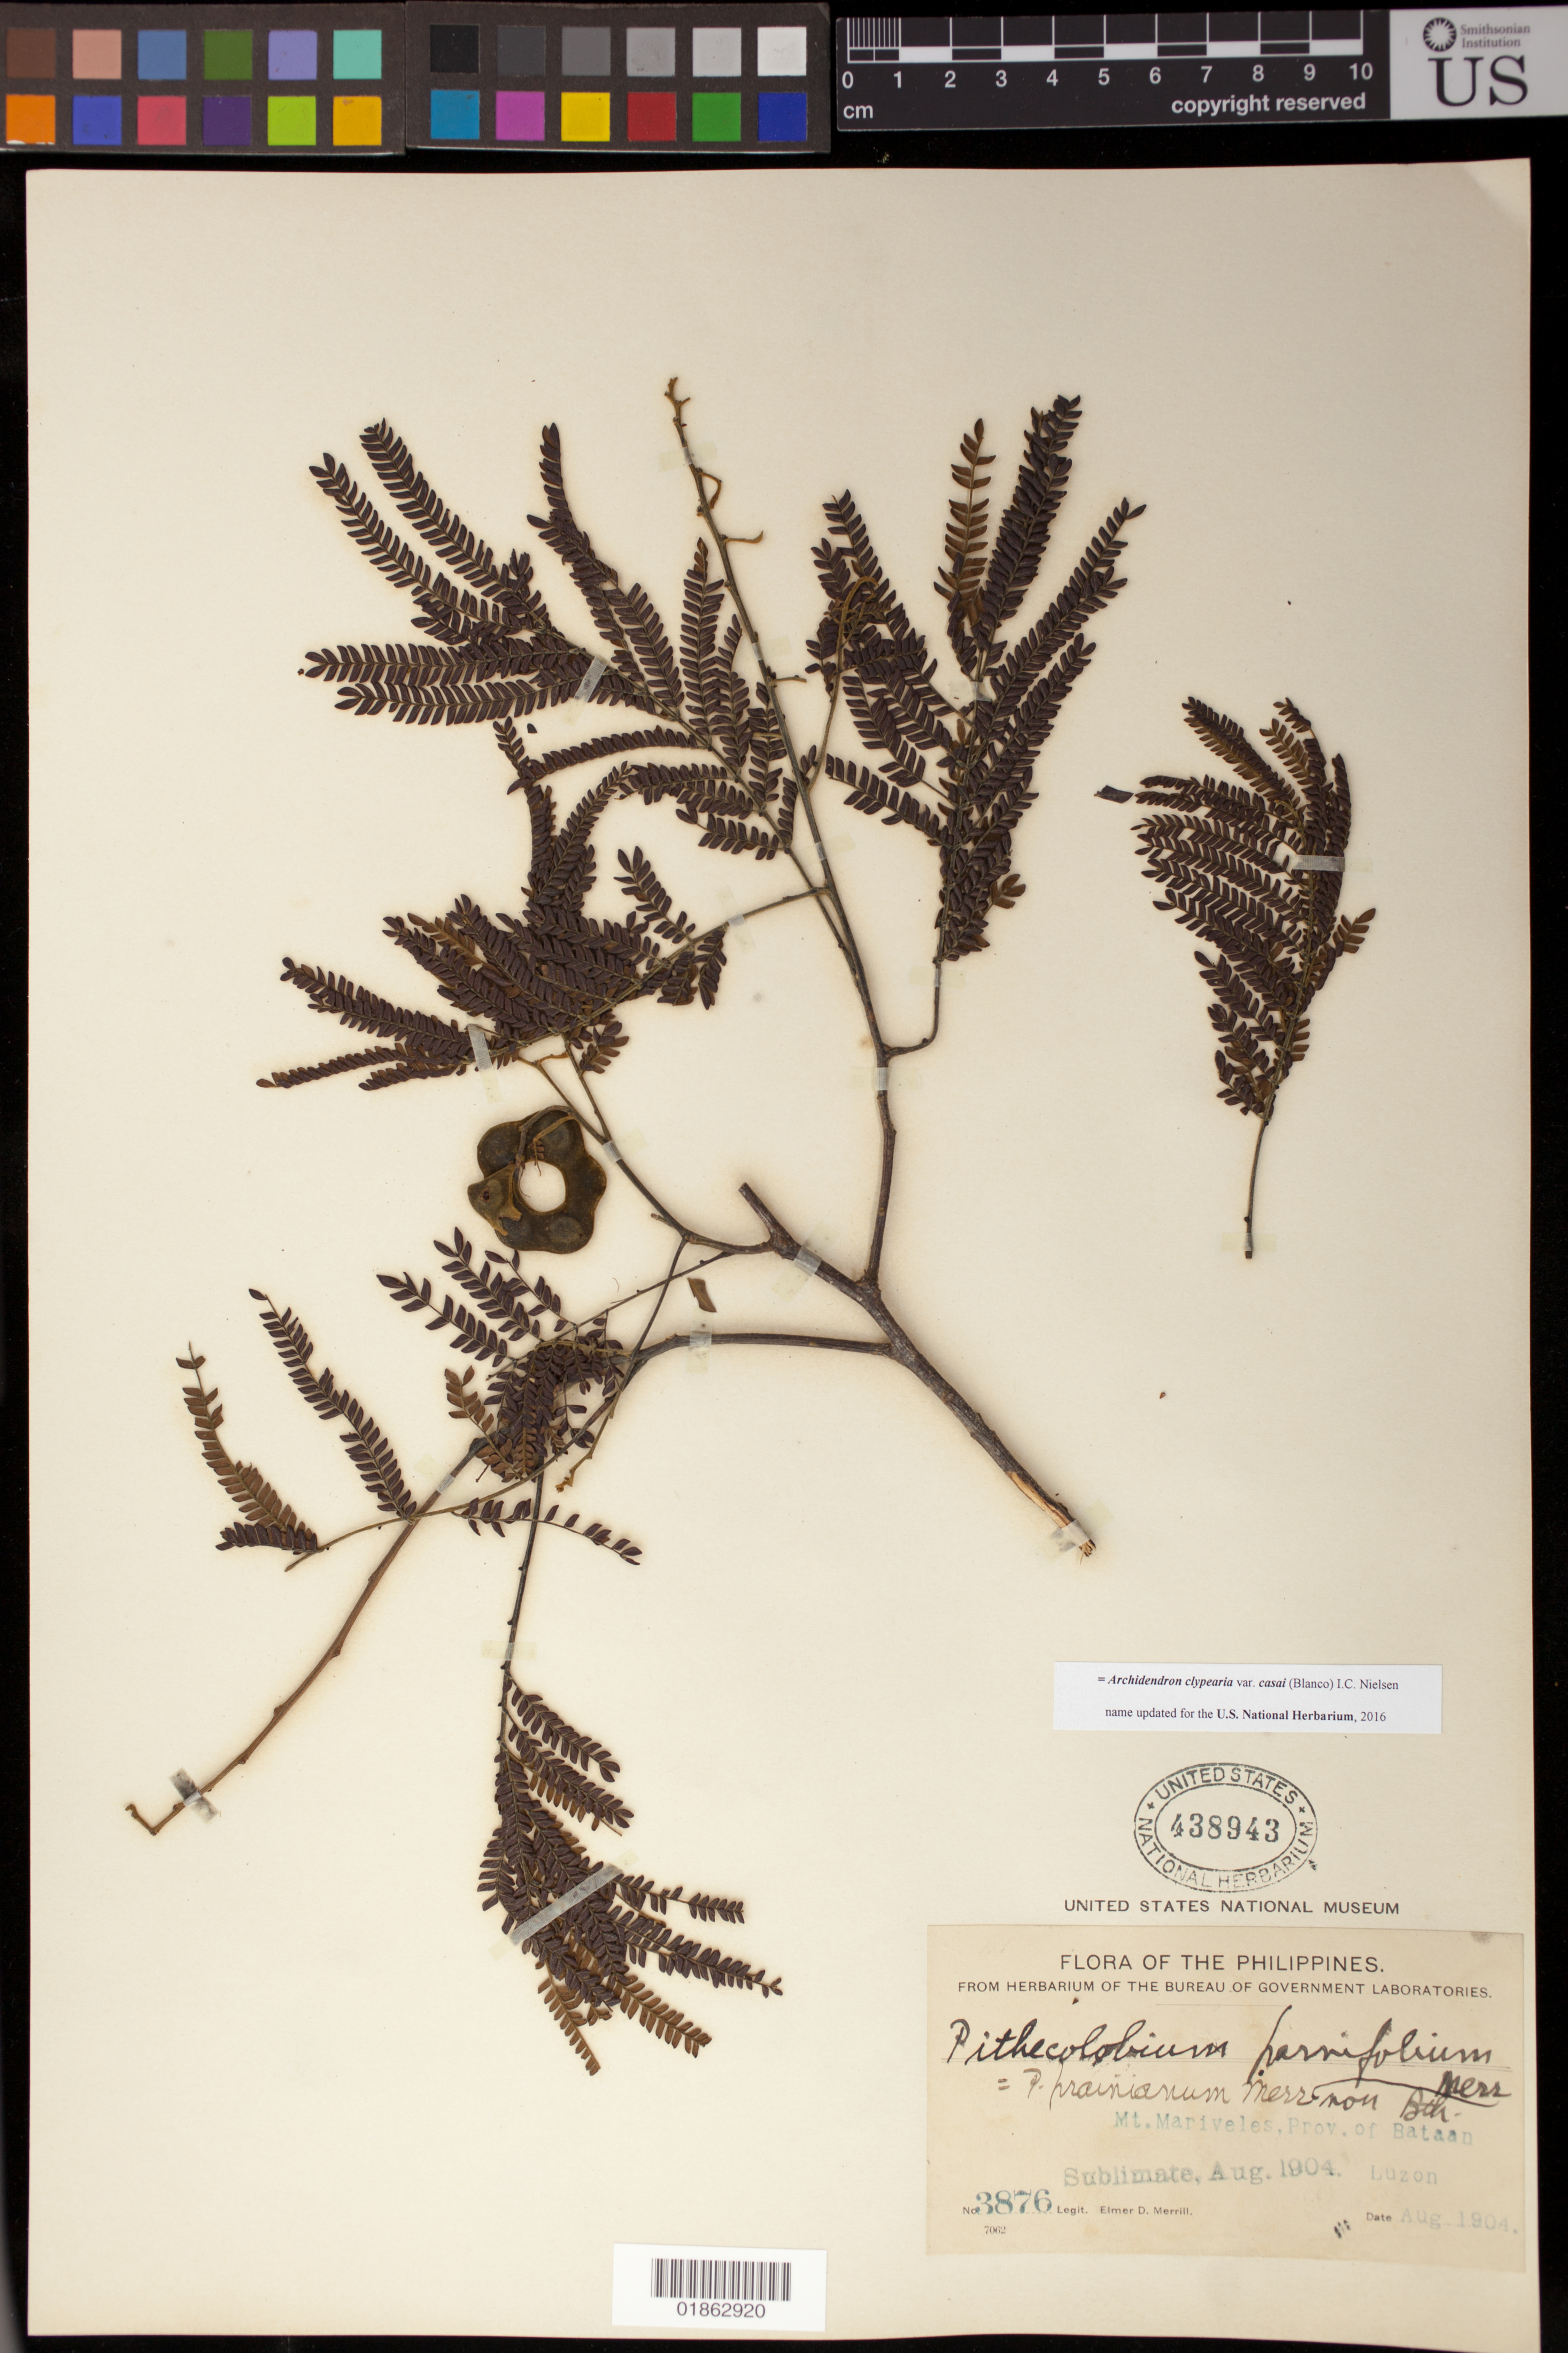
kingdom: Plantae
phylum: Tracheophyta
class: Magnoliopsida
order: Fabales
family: Fabaceae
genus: Archidendron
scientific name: Archidendron clypearia var. casai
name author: (Blanco) I.C. Nielsen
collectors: E. D. Merrill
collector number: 3876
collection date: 1904-08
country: Philippines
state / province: Central Luzon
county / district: Bataan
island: Luzon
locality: Mt Mariveles. Luzon.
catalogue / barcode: US 438943